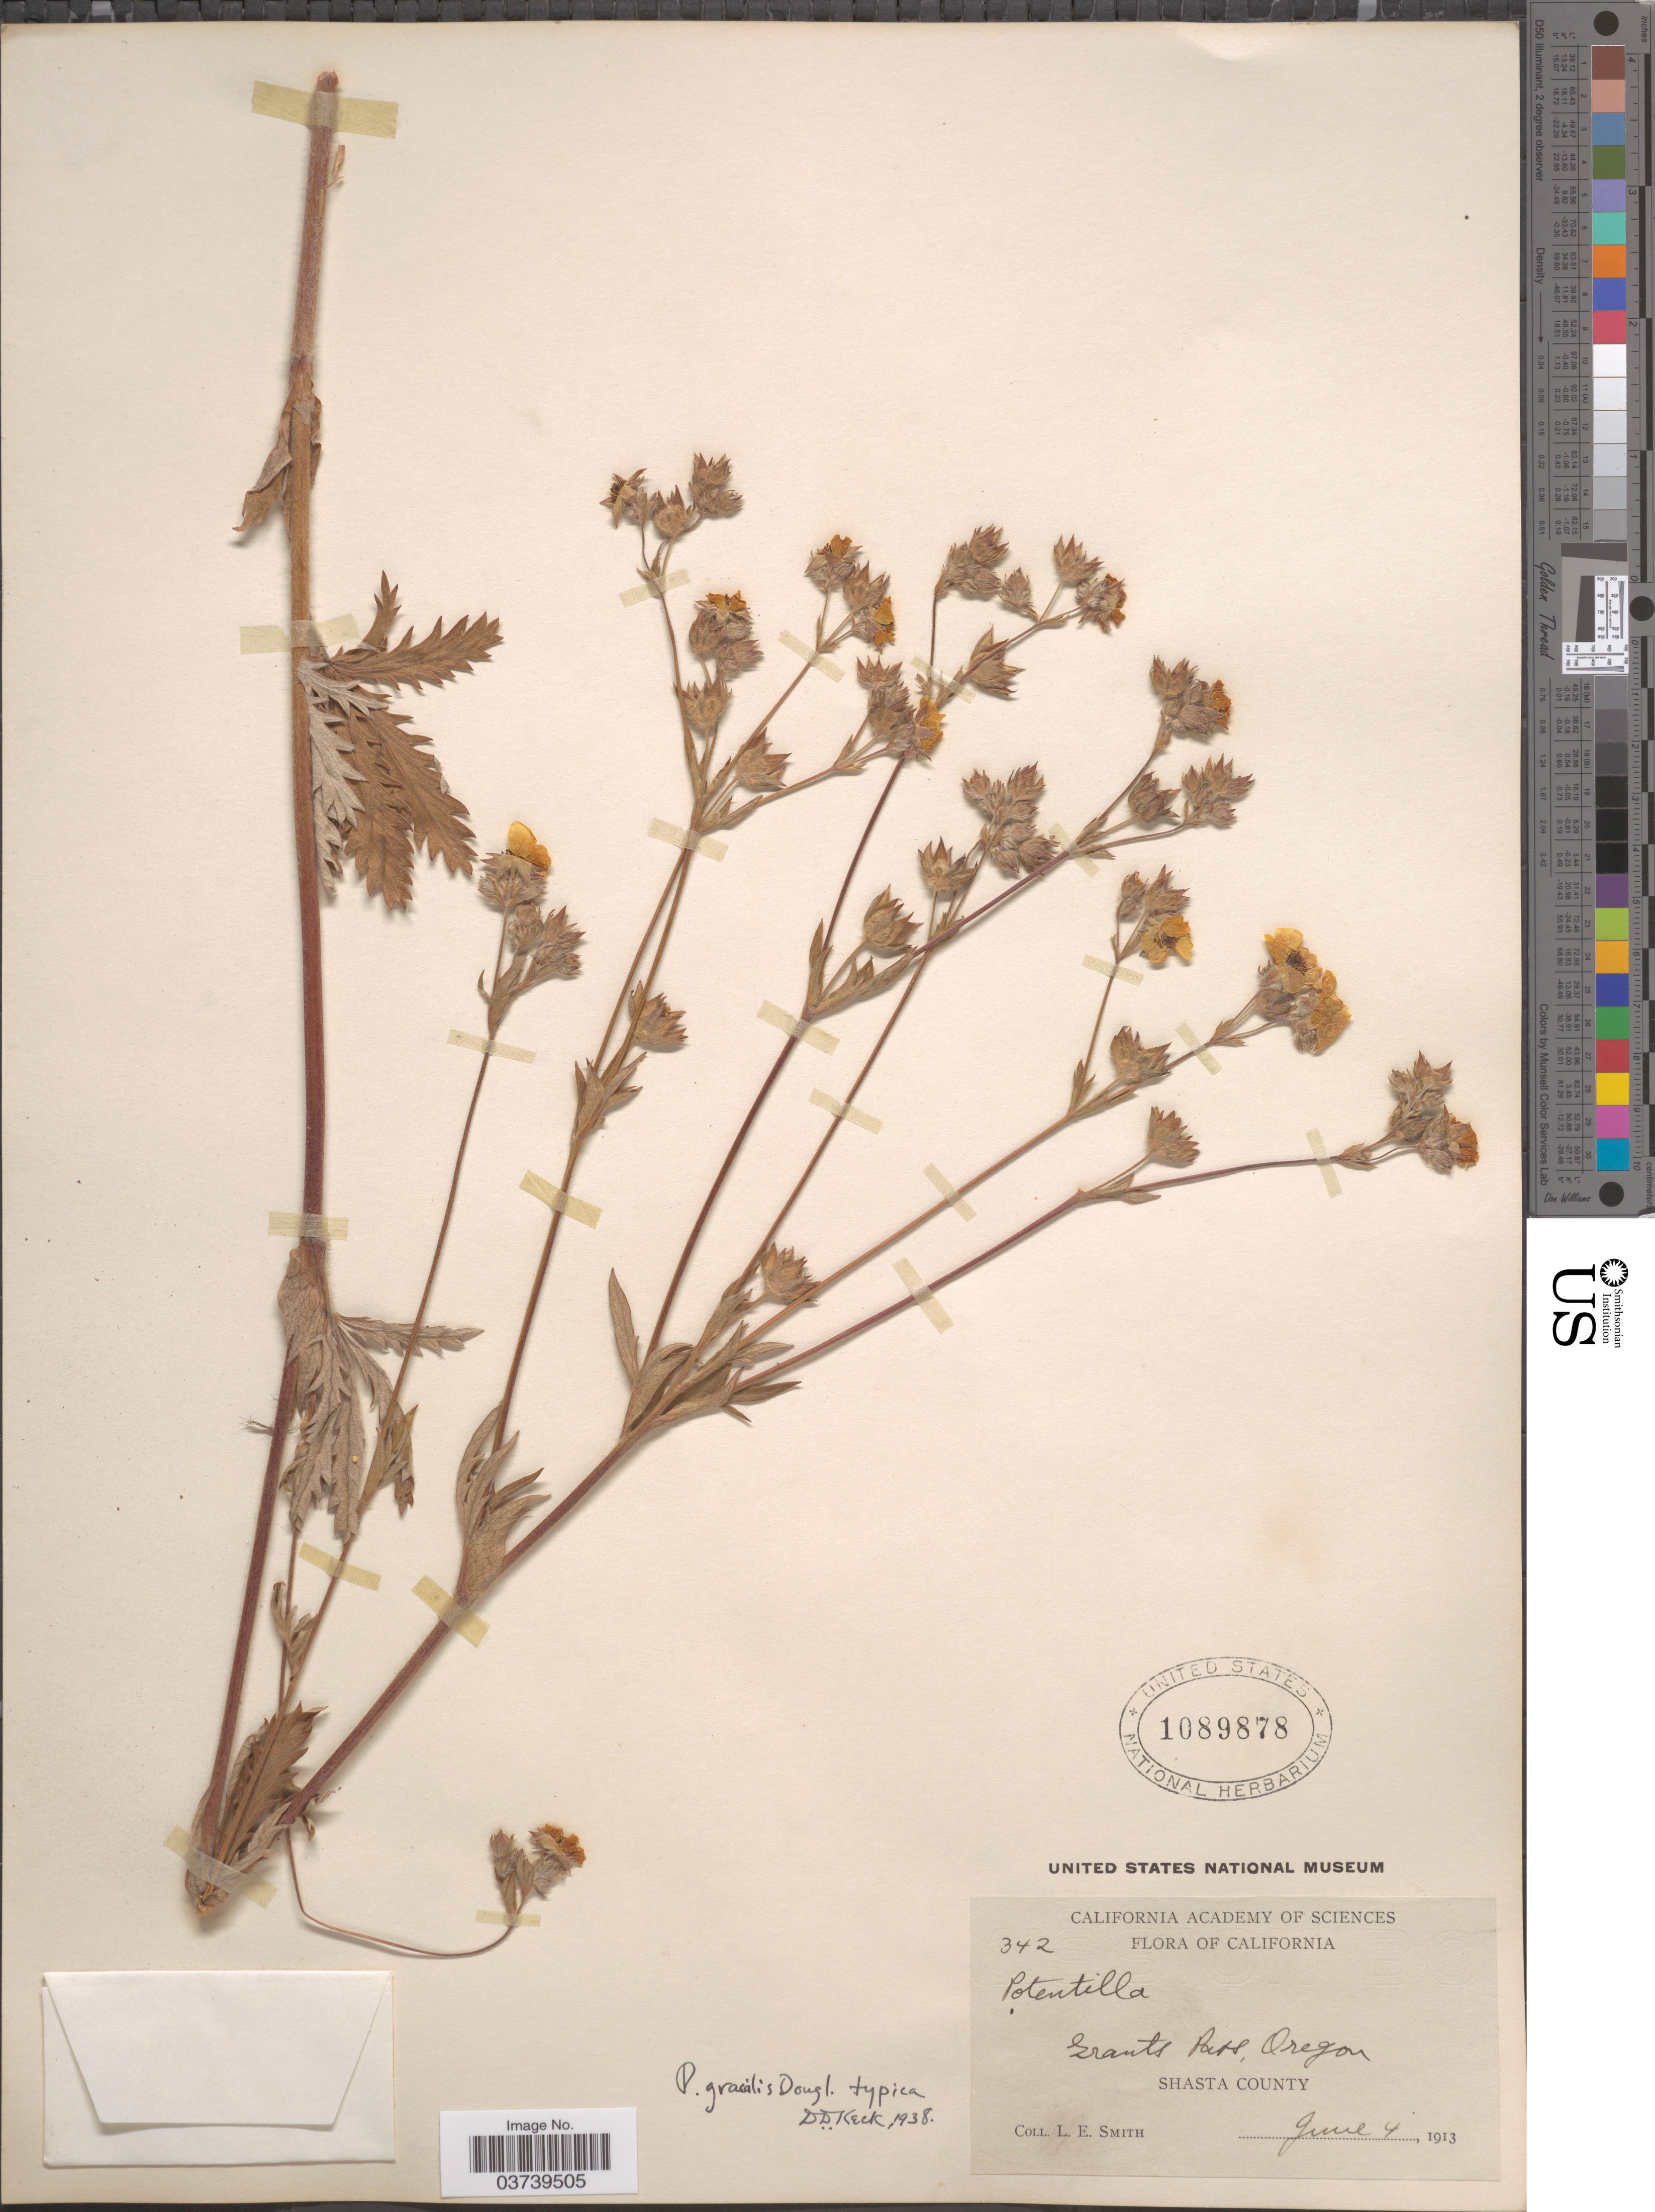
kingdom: Plantae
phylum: Tracheophyta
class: Magnoliopsida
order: Rosales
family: Rosaceae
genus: Potentilla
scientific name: Potentilla gracilis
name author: Douglas ex Hook.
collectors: L. E. Smith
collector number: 342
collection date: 1913-06-04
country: United States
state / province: California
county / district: Shasta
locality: Grants Pass [unsure placement] Shasta County.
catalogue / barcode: US 1089878